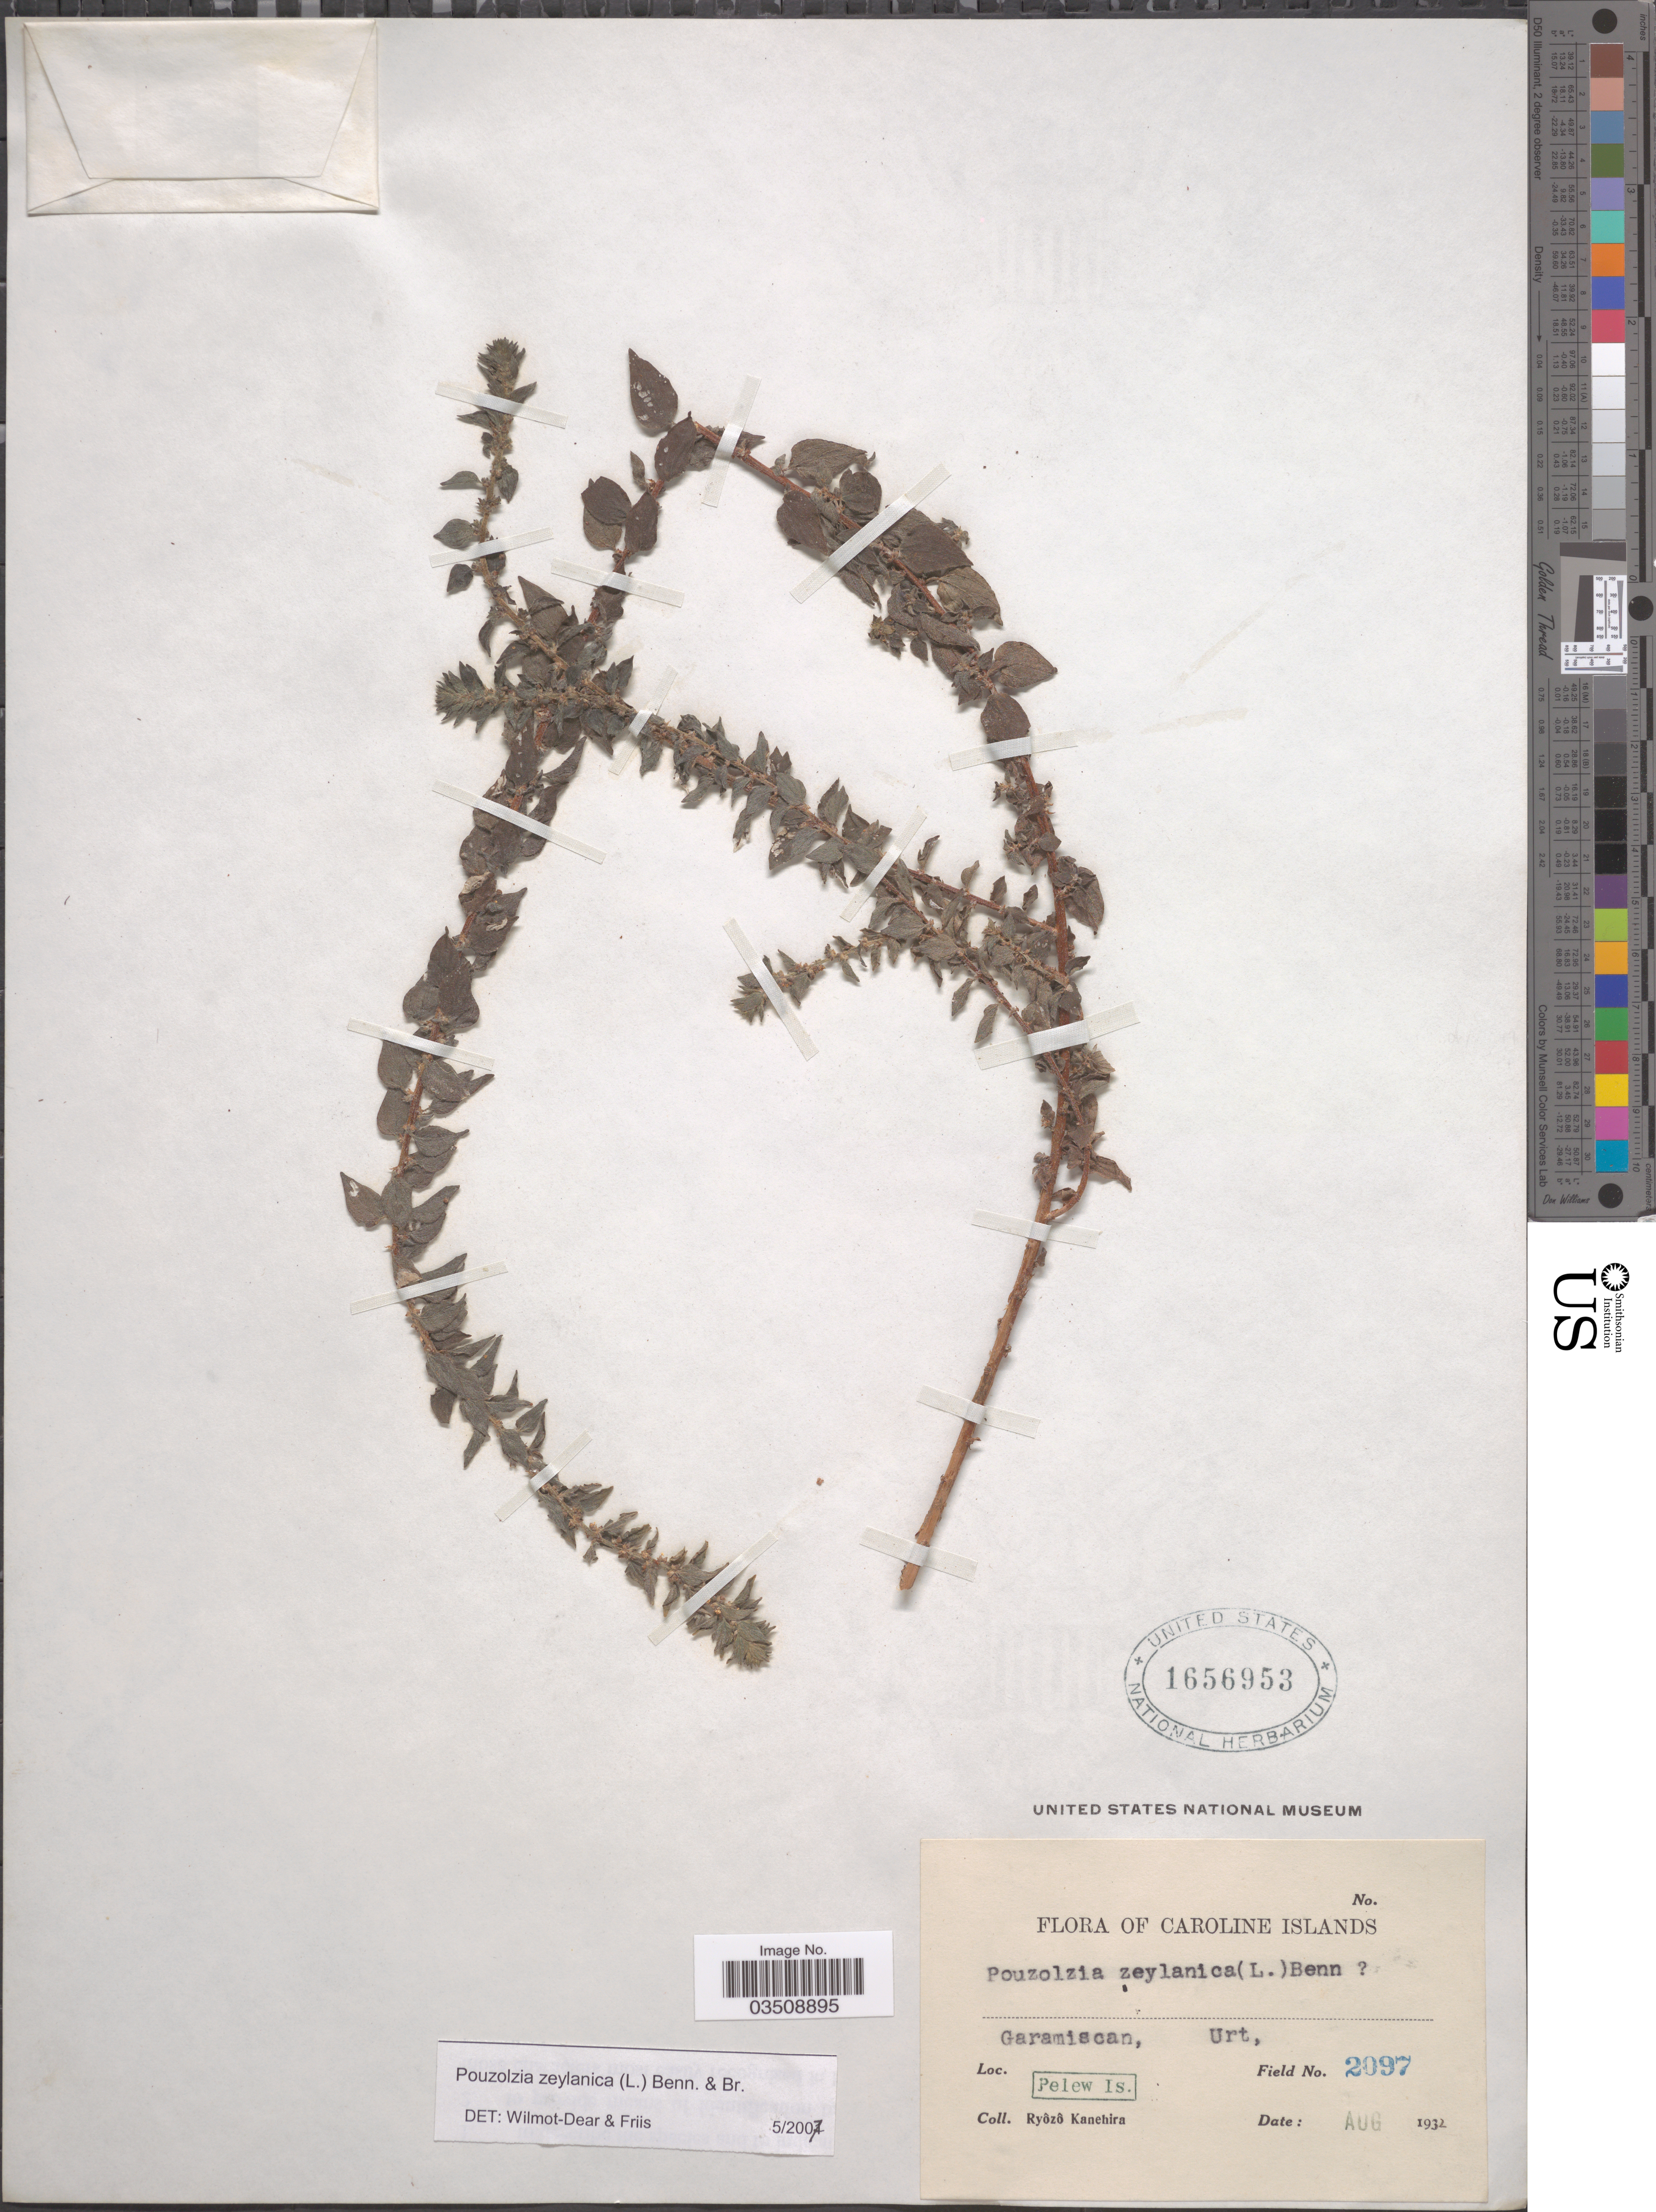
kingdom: Plantae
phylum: Tracheophyta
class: Magnoliopsida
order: Rosales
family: Urticaceae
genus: Pouzolzia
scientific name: Pouzolzia zeylanica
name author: (L.) Benn.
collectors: R. Kanehira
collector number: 2097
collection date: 1932-08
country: Kiribati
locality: Caroline Islands. Pelew Is.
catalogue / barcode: US 1656953